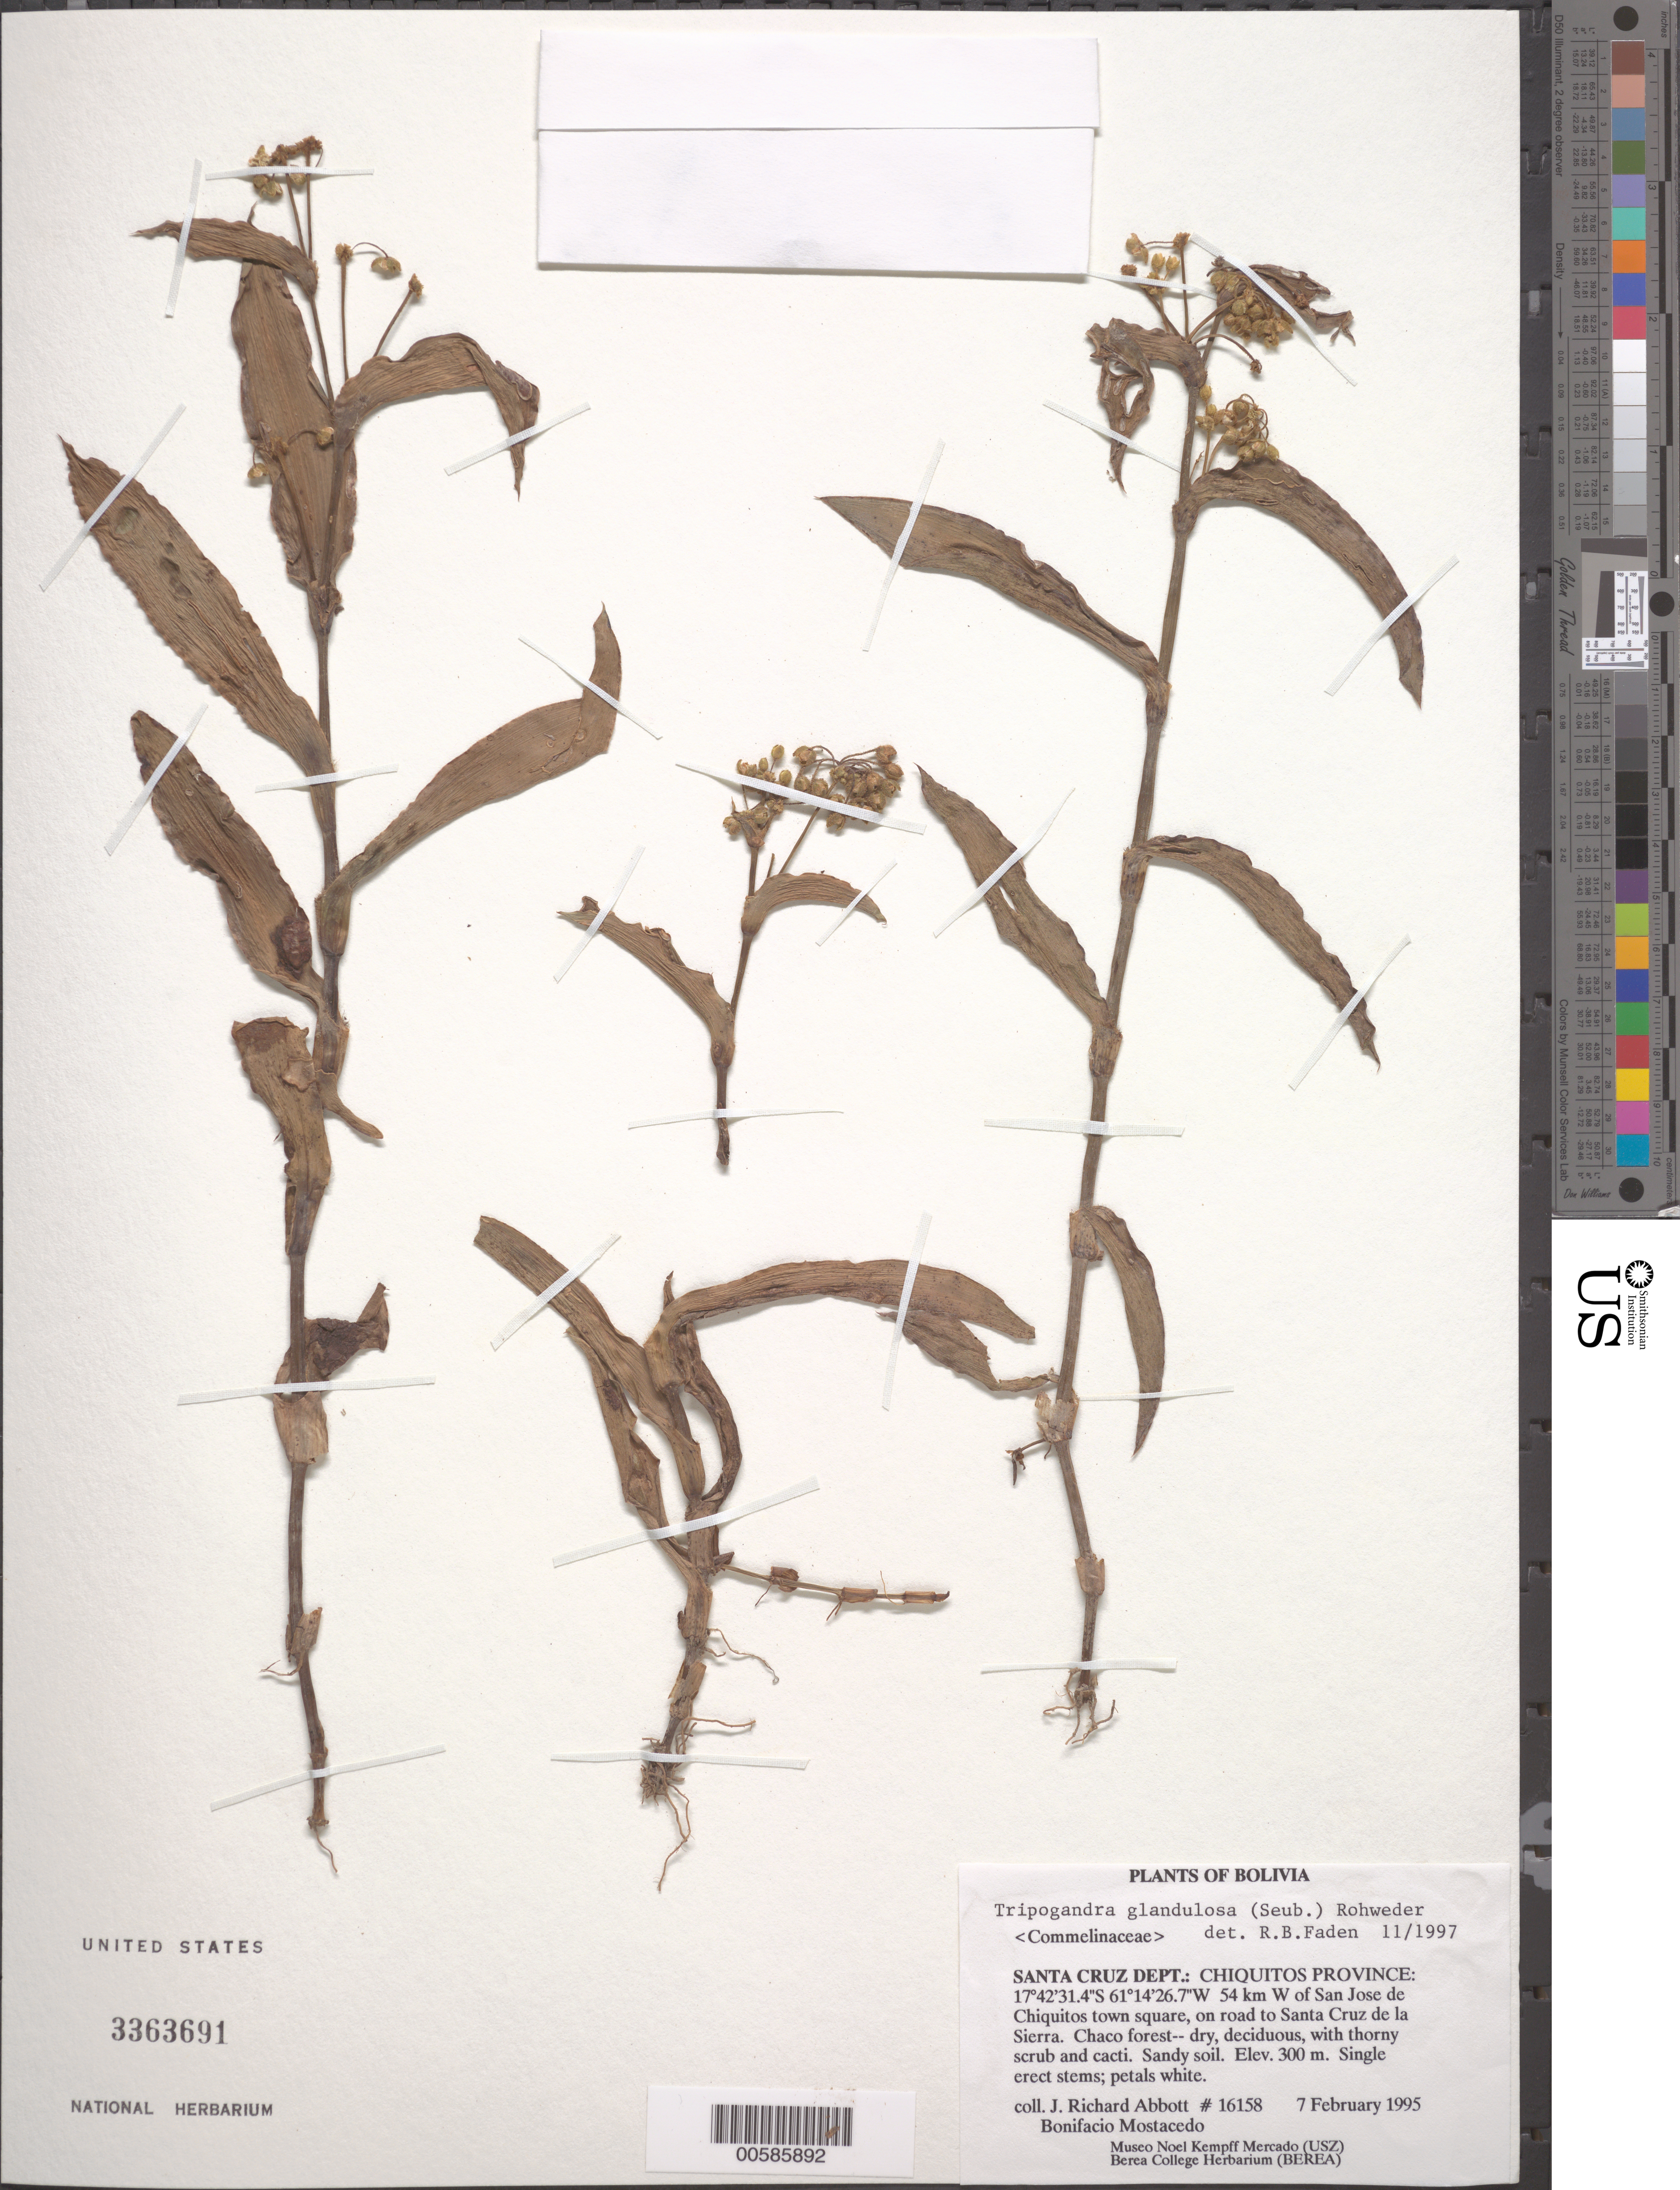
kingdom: Plantae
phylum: Tracheophyta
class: Liliopsida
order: Commelinales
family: Commelinaceae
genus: Tripogandra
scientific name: Tripogandra glandulosa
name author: (Seub.) Rohweder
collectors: J. R. Abbott & B. Mostacedo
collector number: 16158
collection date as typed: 07 Feb 1995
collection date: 1995-02-07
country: Bolivia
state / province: Santa Cruz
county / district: Chiquitos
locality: W of San Jose de Chiquitos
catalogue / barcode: US 3363691